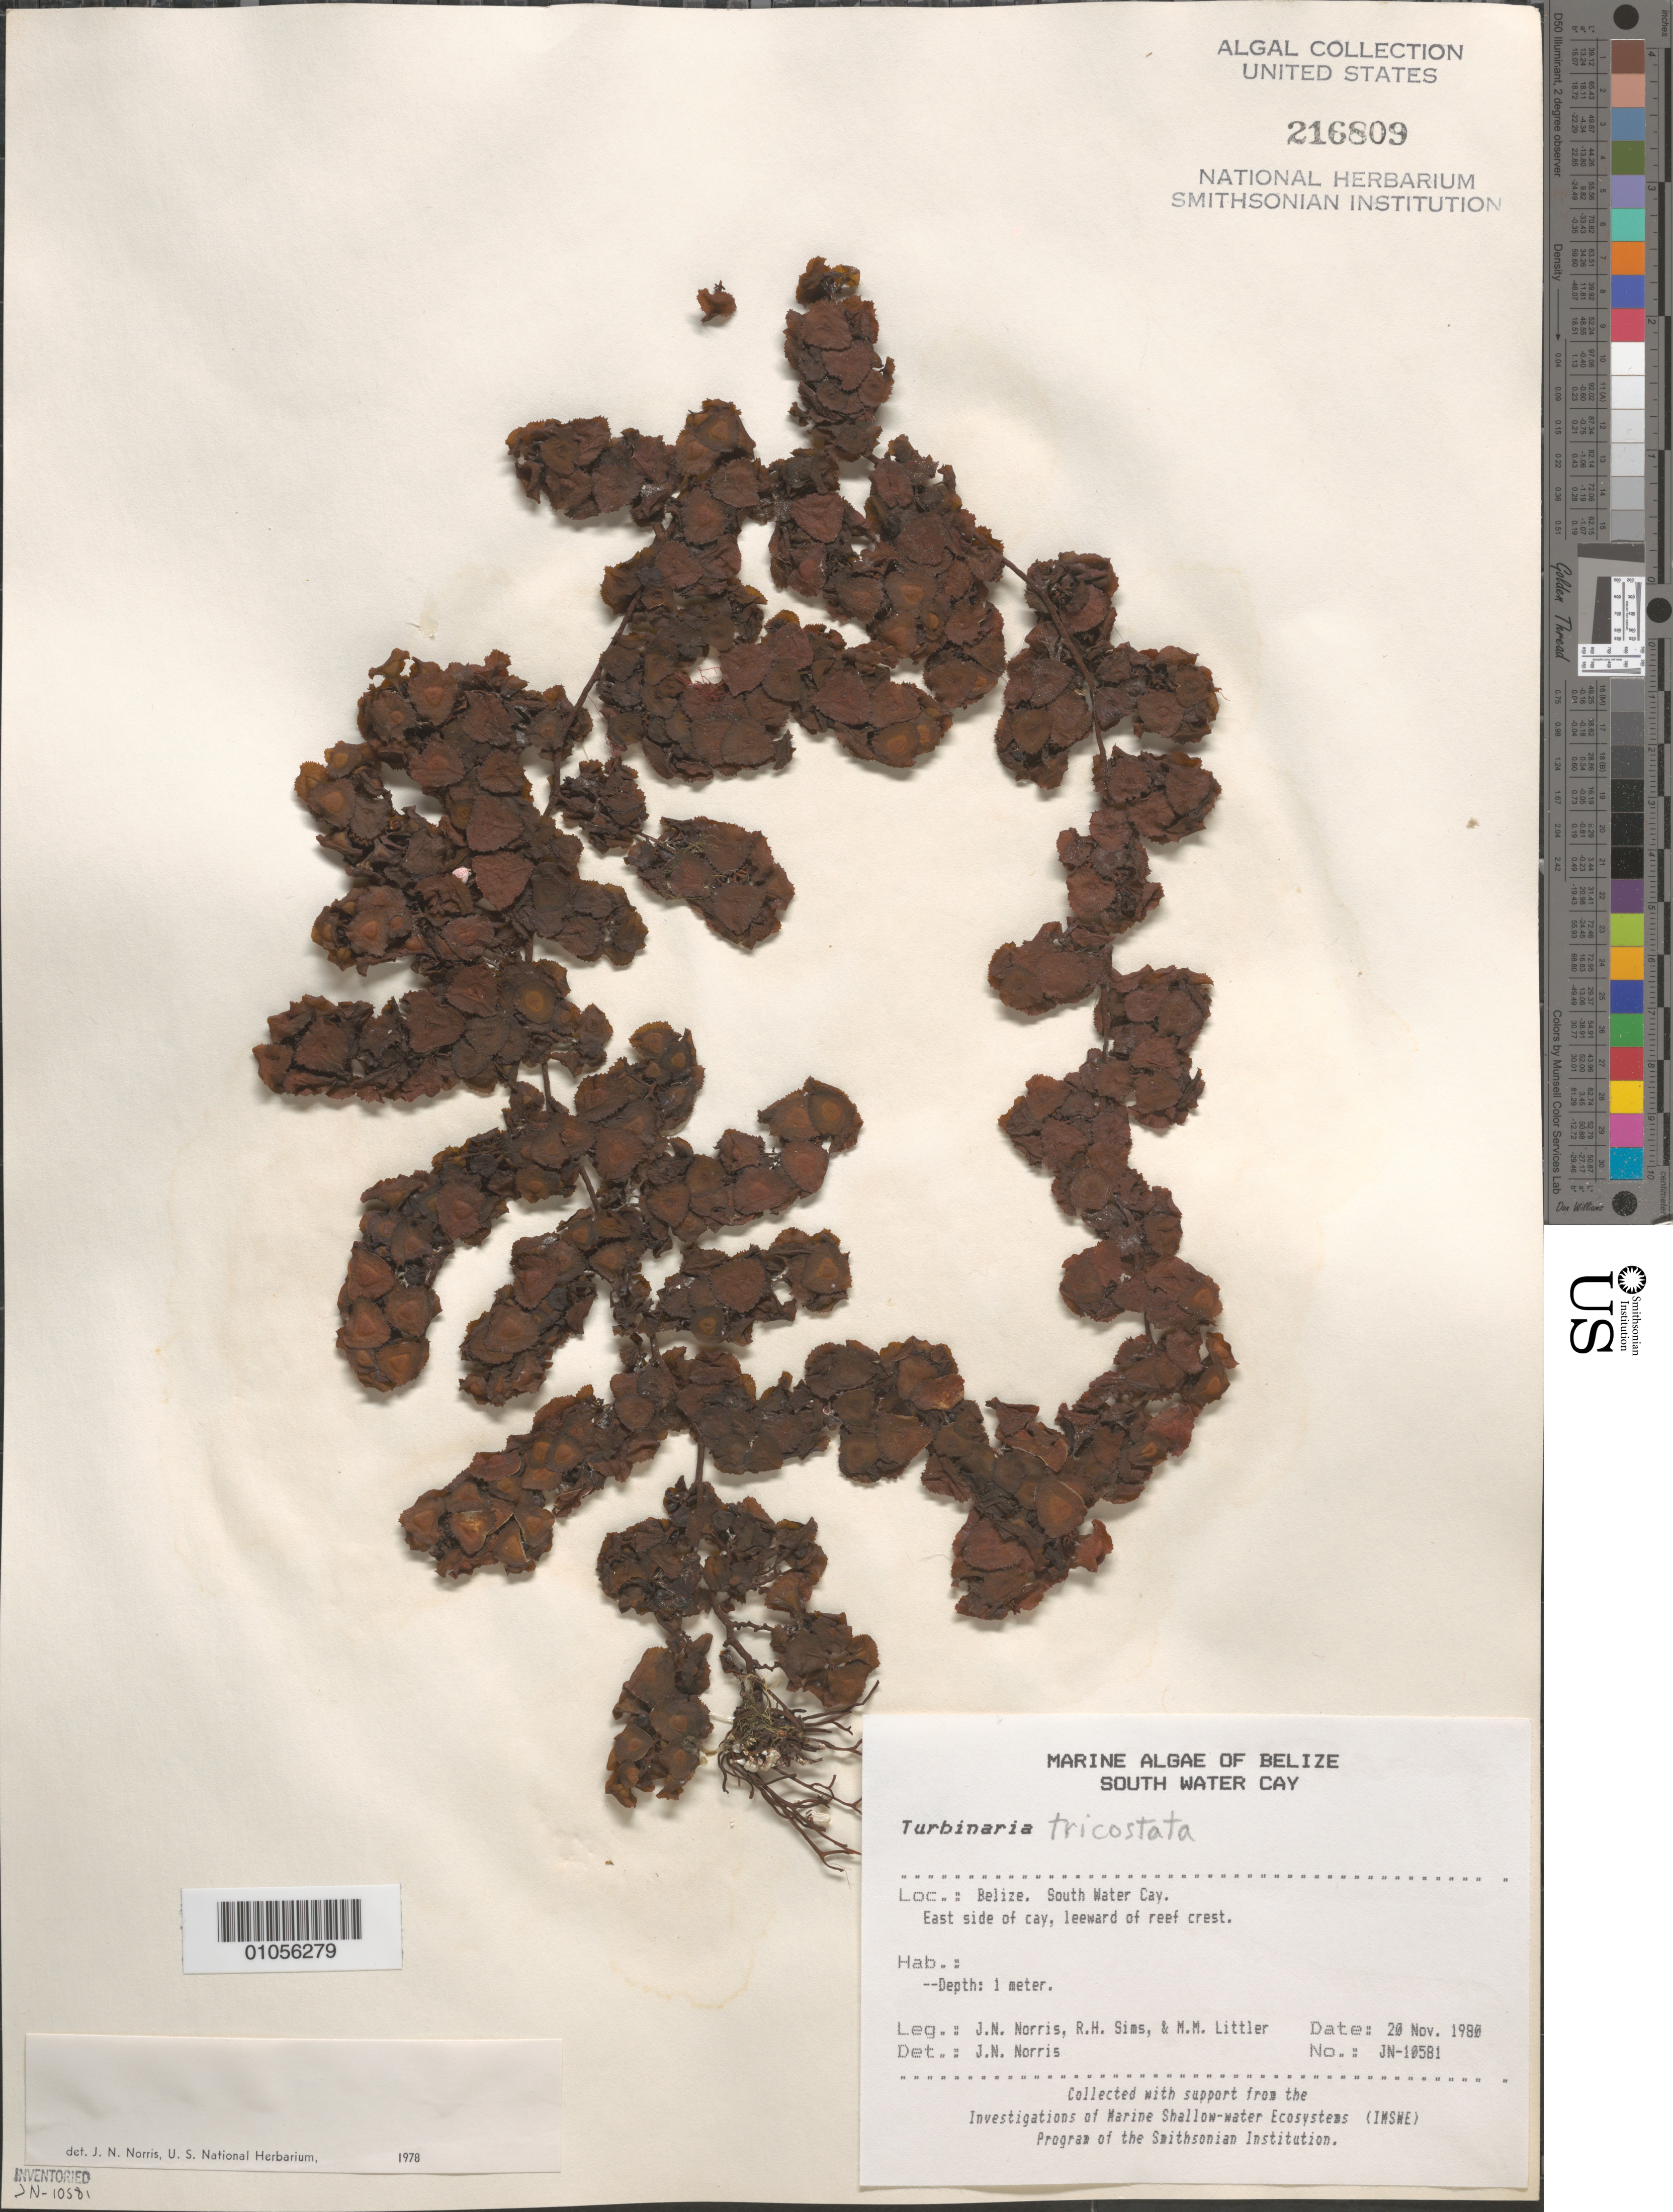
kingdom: Chromista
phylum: Ochrophyta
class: Phaeophyceae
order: Fucales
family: Sargassaceae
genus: Turbinaria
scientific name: Turbinaria tricostata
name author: E.S. Barton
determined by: Norris, James N.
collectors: J. N. Norris, R. H. Sims & M. M. Littler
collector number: JN-10581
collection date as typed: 20 Nov 1980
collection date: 1980-11-20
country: Belize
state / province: Stann Creek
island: South Water Cay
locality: East side of cay, leeward of reef crest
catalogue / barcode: US 216809